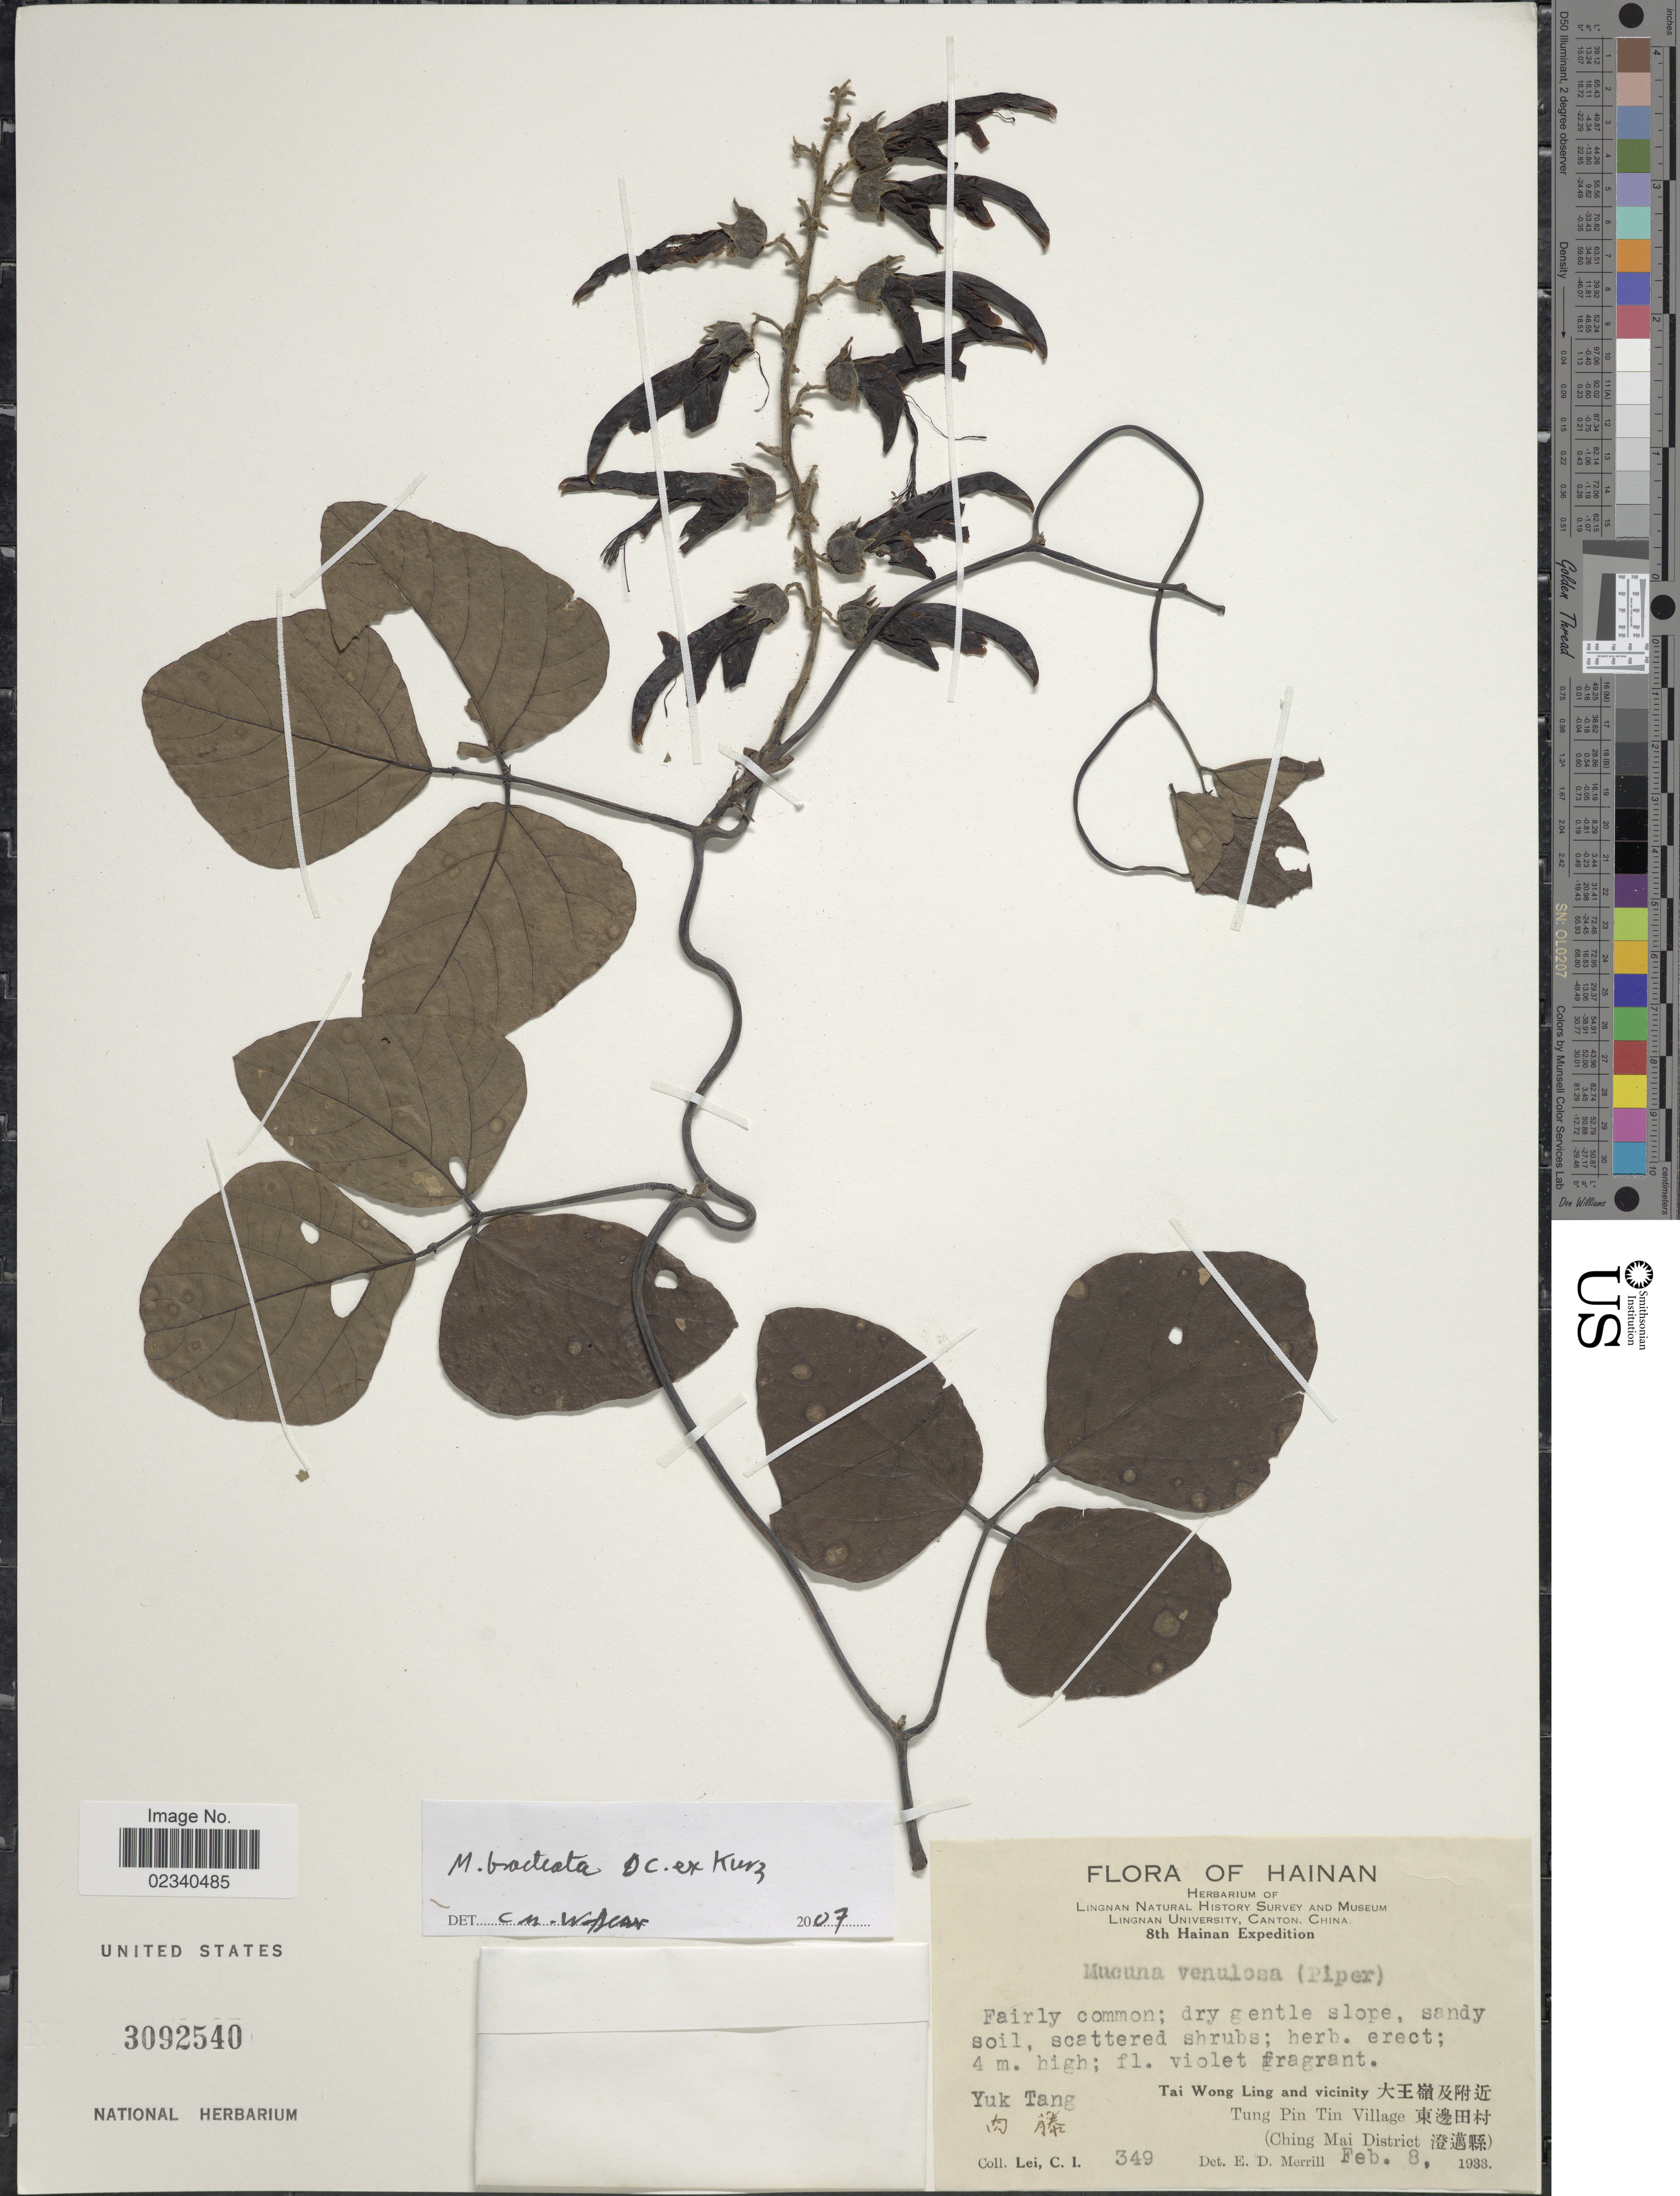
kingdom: Plantae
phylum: Tracheophyta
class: Magnoliopsida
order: Fabales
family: Fabaceae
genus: Mucuna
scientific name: Mucuna bracteata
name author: DC. ex Kurz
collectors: C. I. Lei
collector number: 349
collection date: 1933-02-08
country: China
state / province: Hainan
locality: Yuk Tang. Tai Wong Ling and vicinity. Tung Pin Tin Village (Ching Mai District)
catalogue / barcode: US 3092540